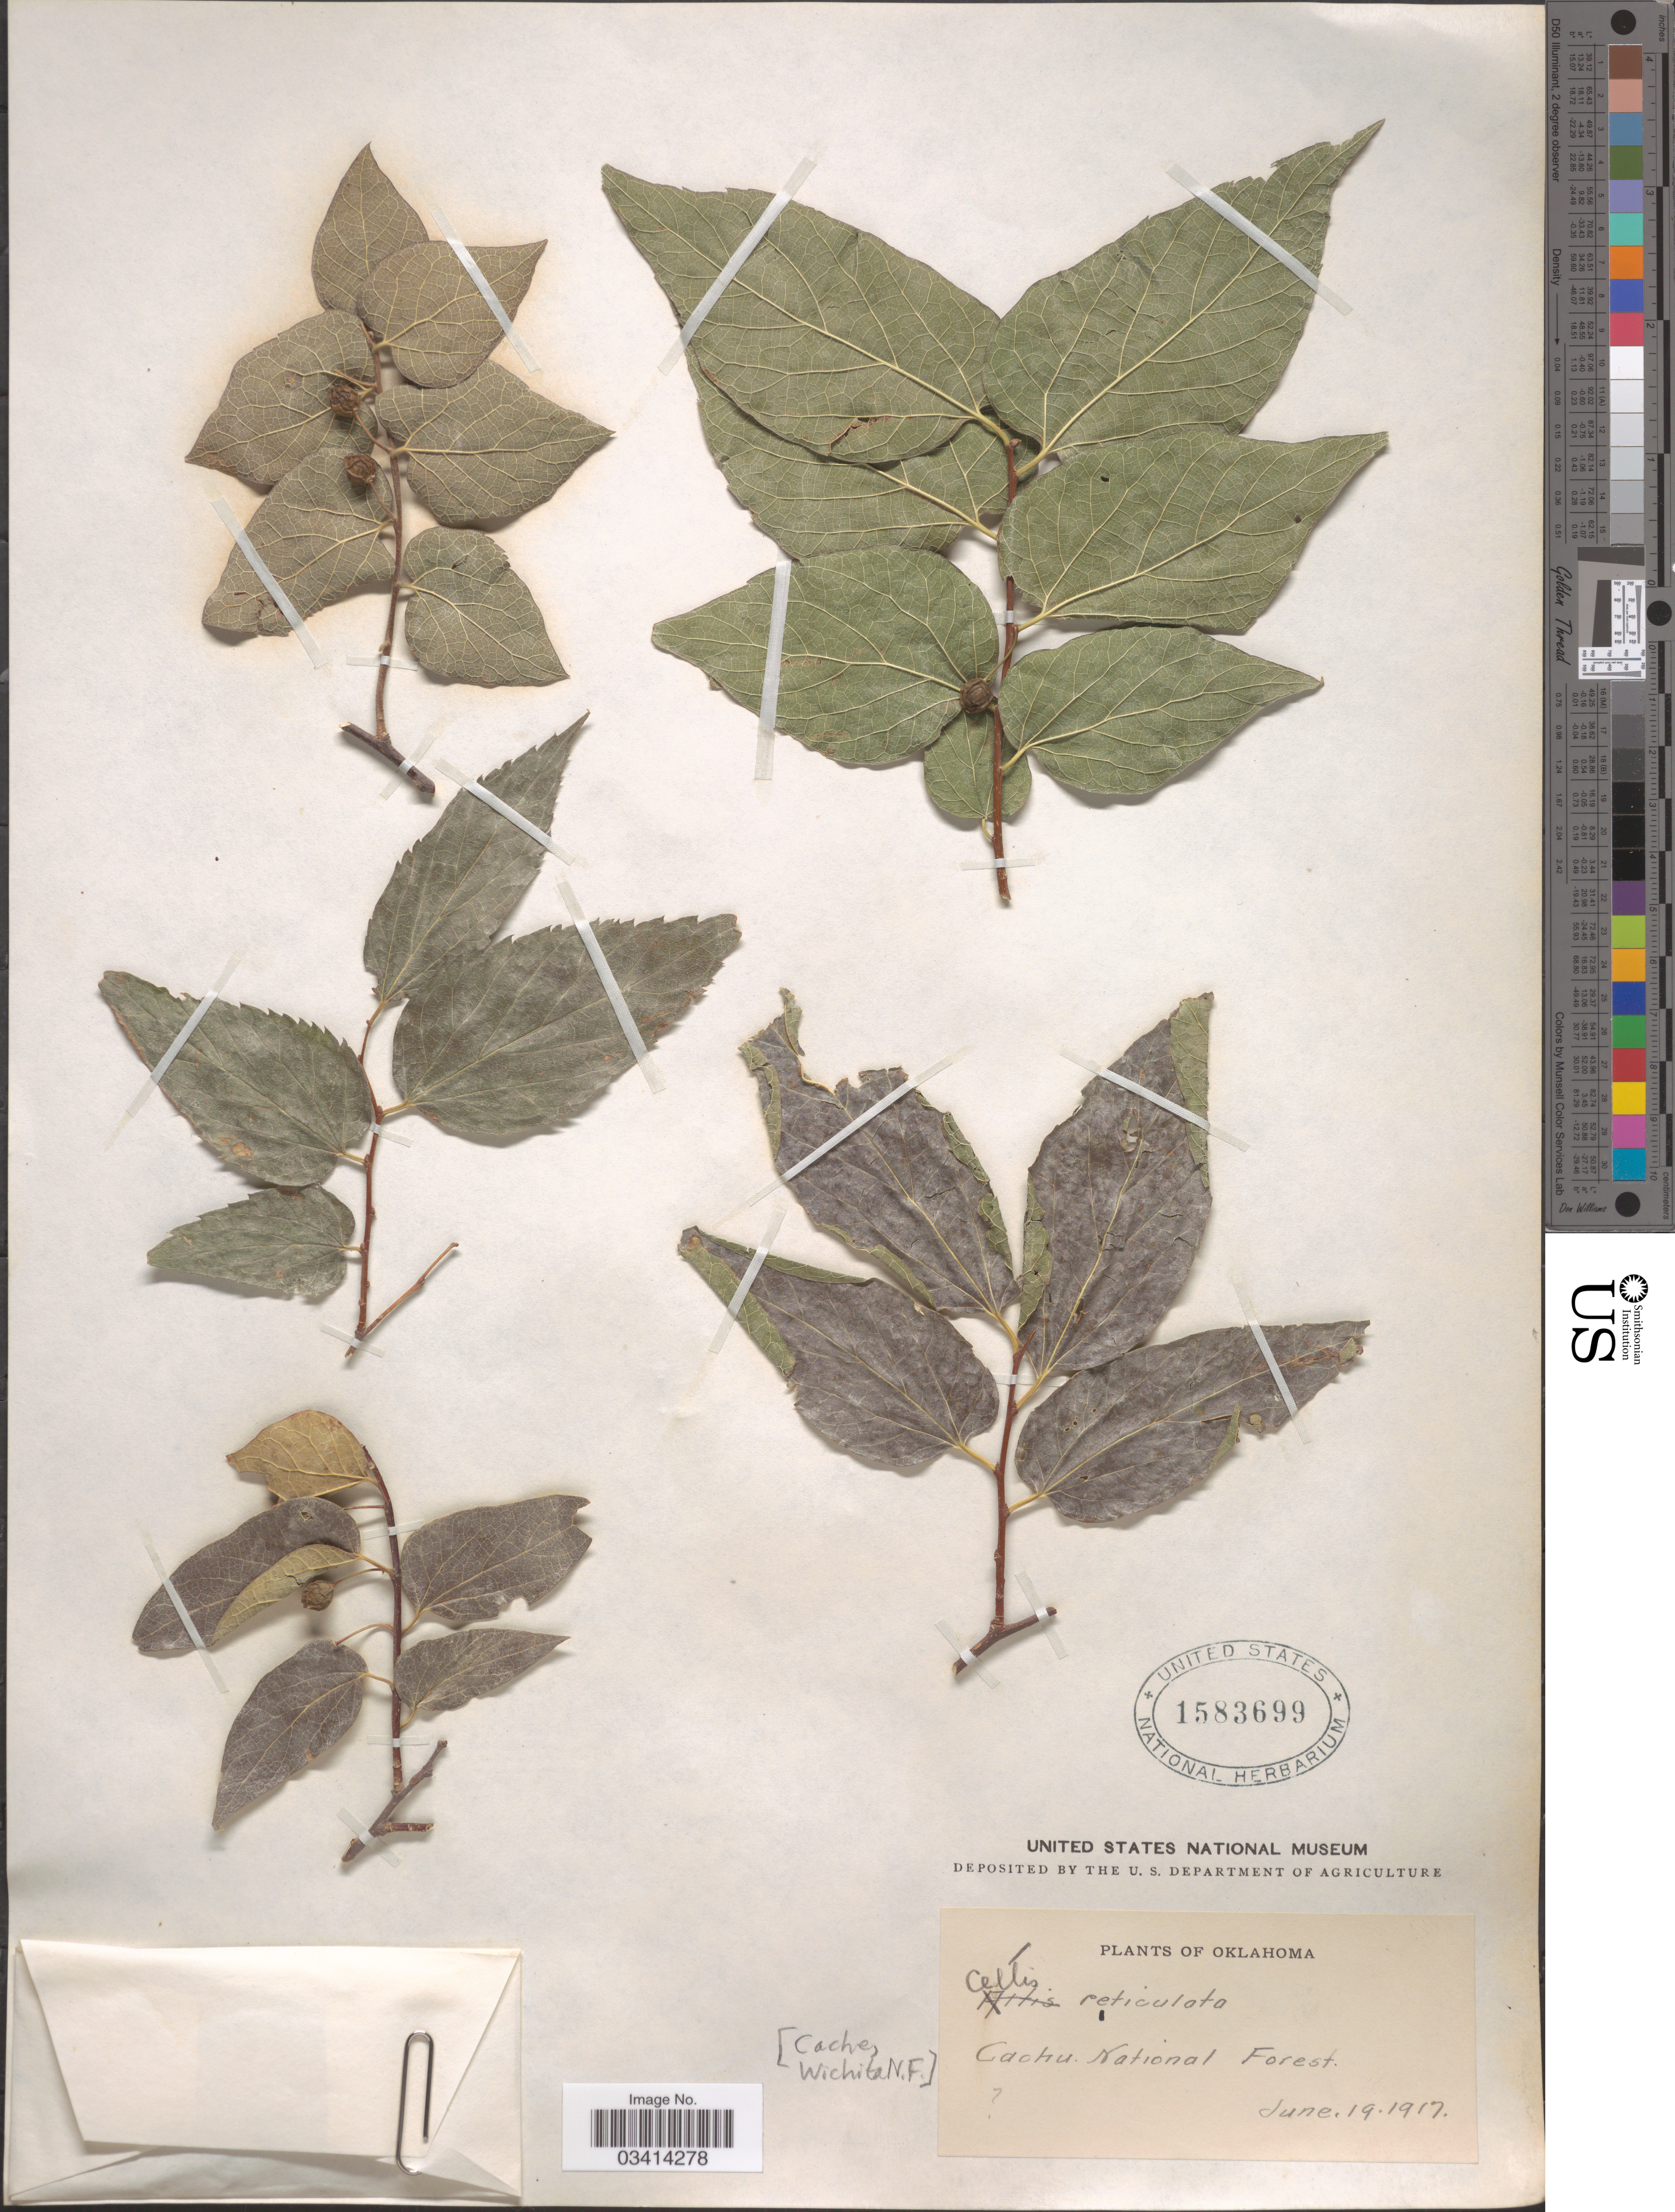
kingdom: Plantae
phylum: Tracheophyta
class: Magnoliopsida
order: Rosales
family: Cannabaceae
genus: Celtis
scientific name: Celtis reticulata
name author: Torr.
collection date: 1917-06-19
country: United States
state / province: Oklahoma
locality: Cachu National Forest. Cache Wichita N.F.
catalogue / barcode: US 1583699